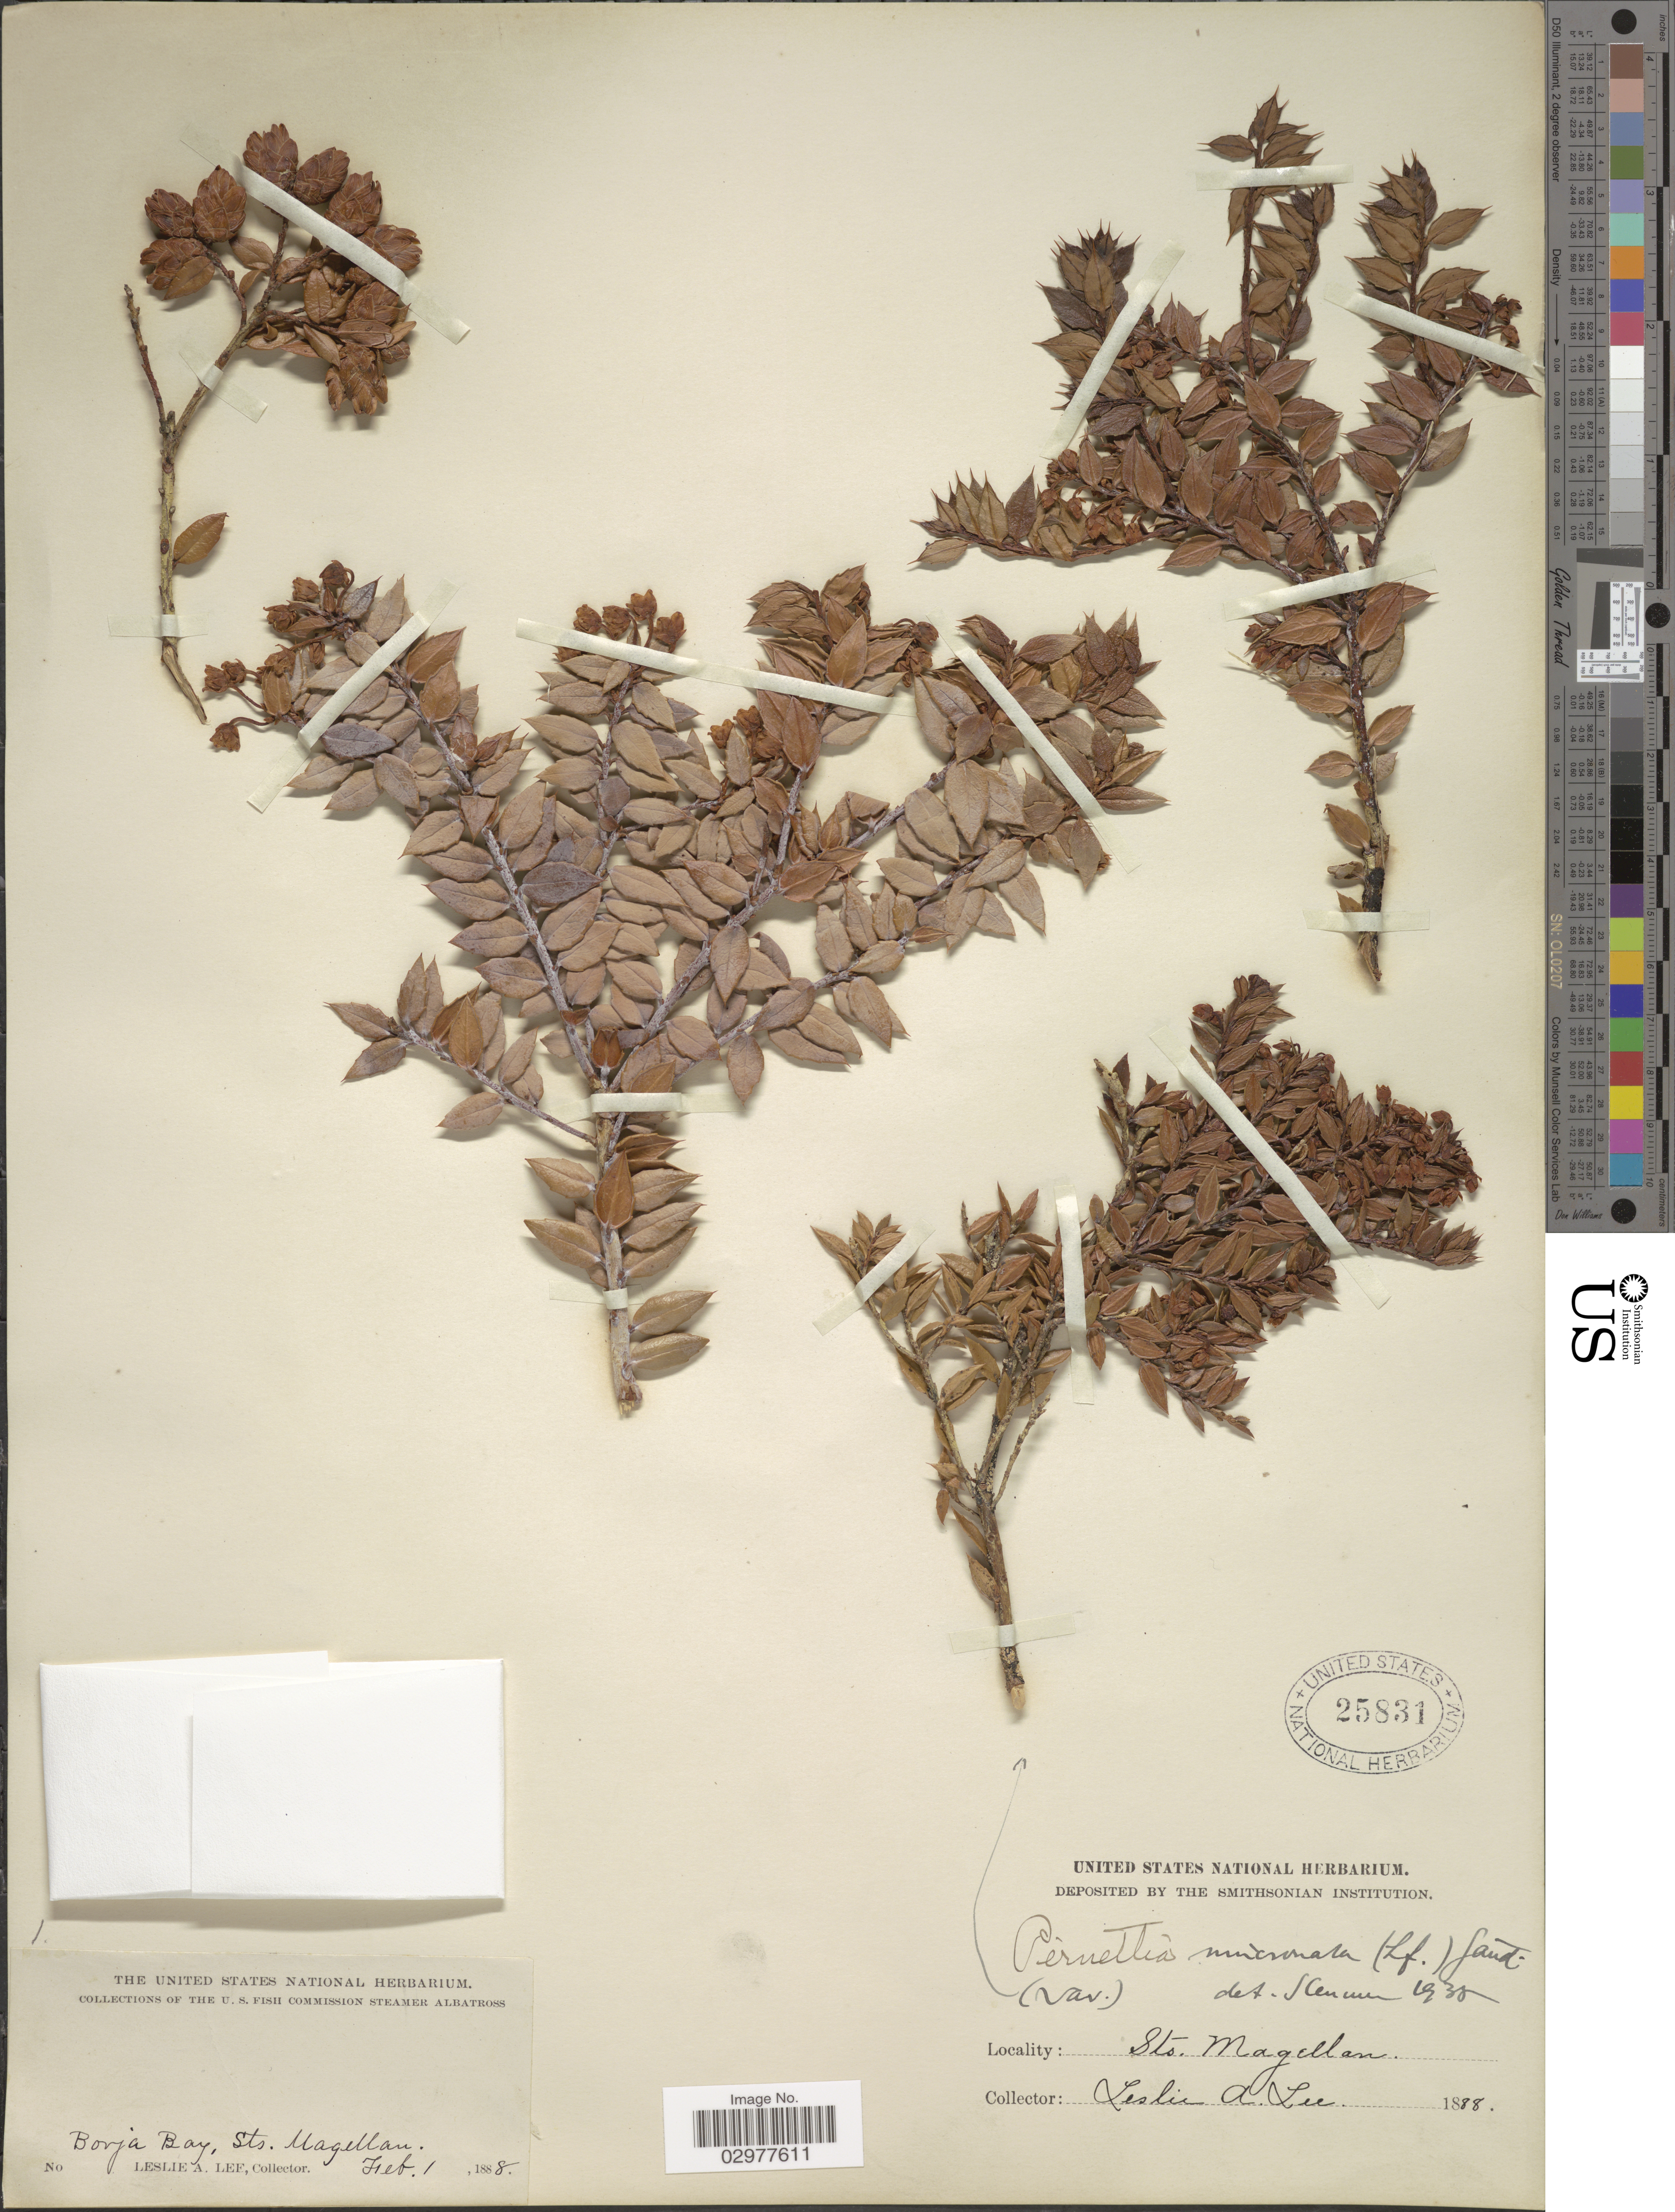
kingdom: Plantae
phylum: Tracheophyta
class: Magnoliopsida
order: Ericales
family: Ericaceae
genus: Pernettya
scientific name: Pernettya mucronata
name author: (L. f.) Gaudich. ex A. Spreng.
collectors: L. Lef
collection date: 1888-02-01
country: Chile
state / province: Magallanes y de la Antártica Chilena (XII)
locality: Borja Bay, Sts. Magellan.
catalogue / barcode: US 25831